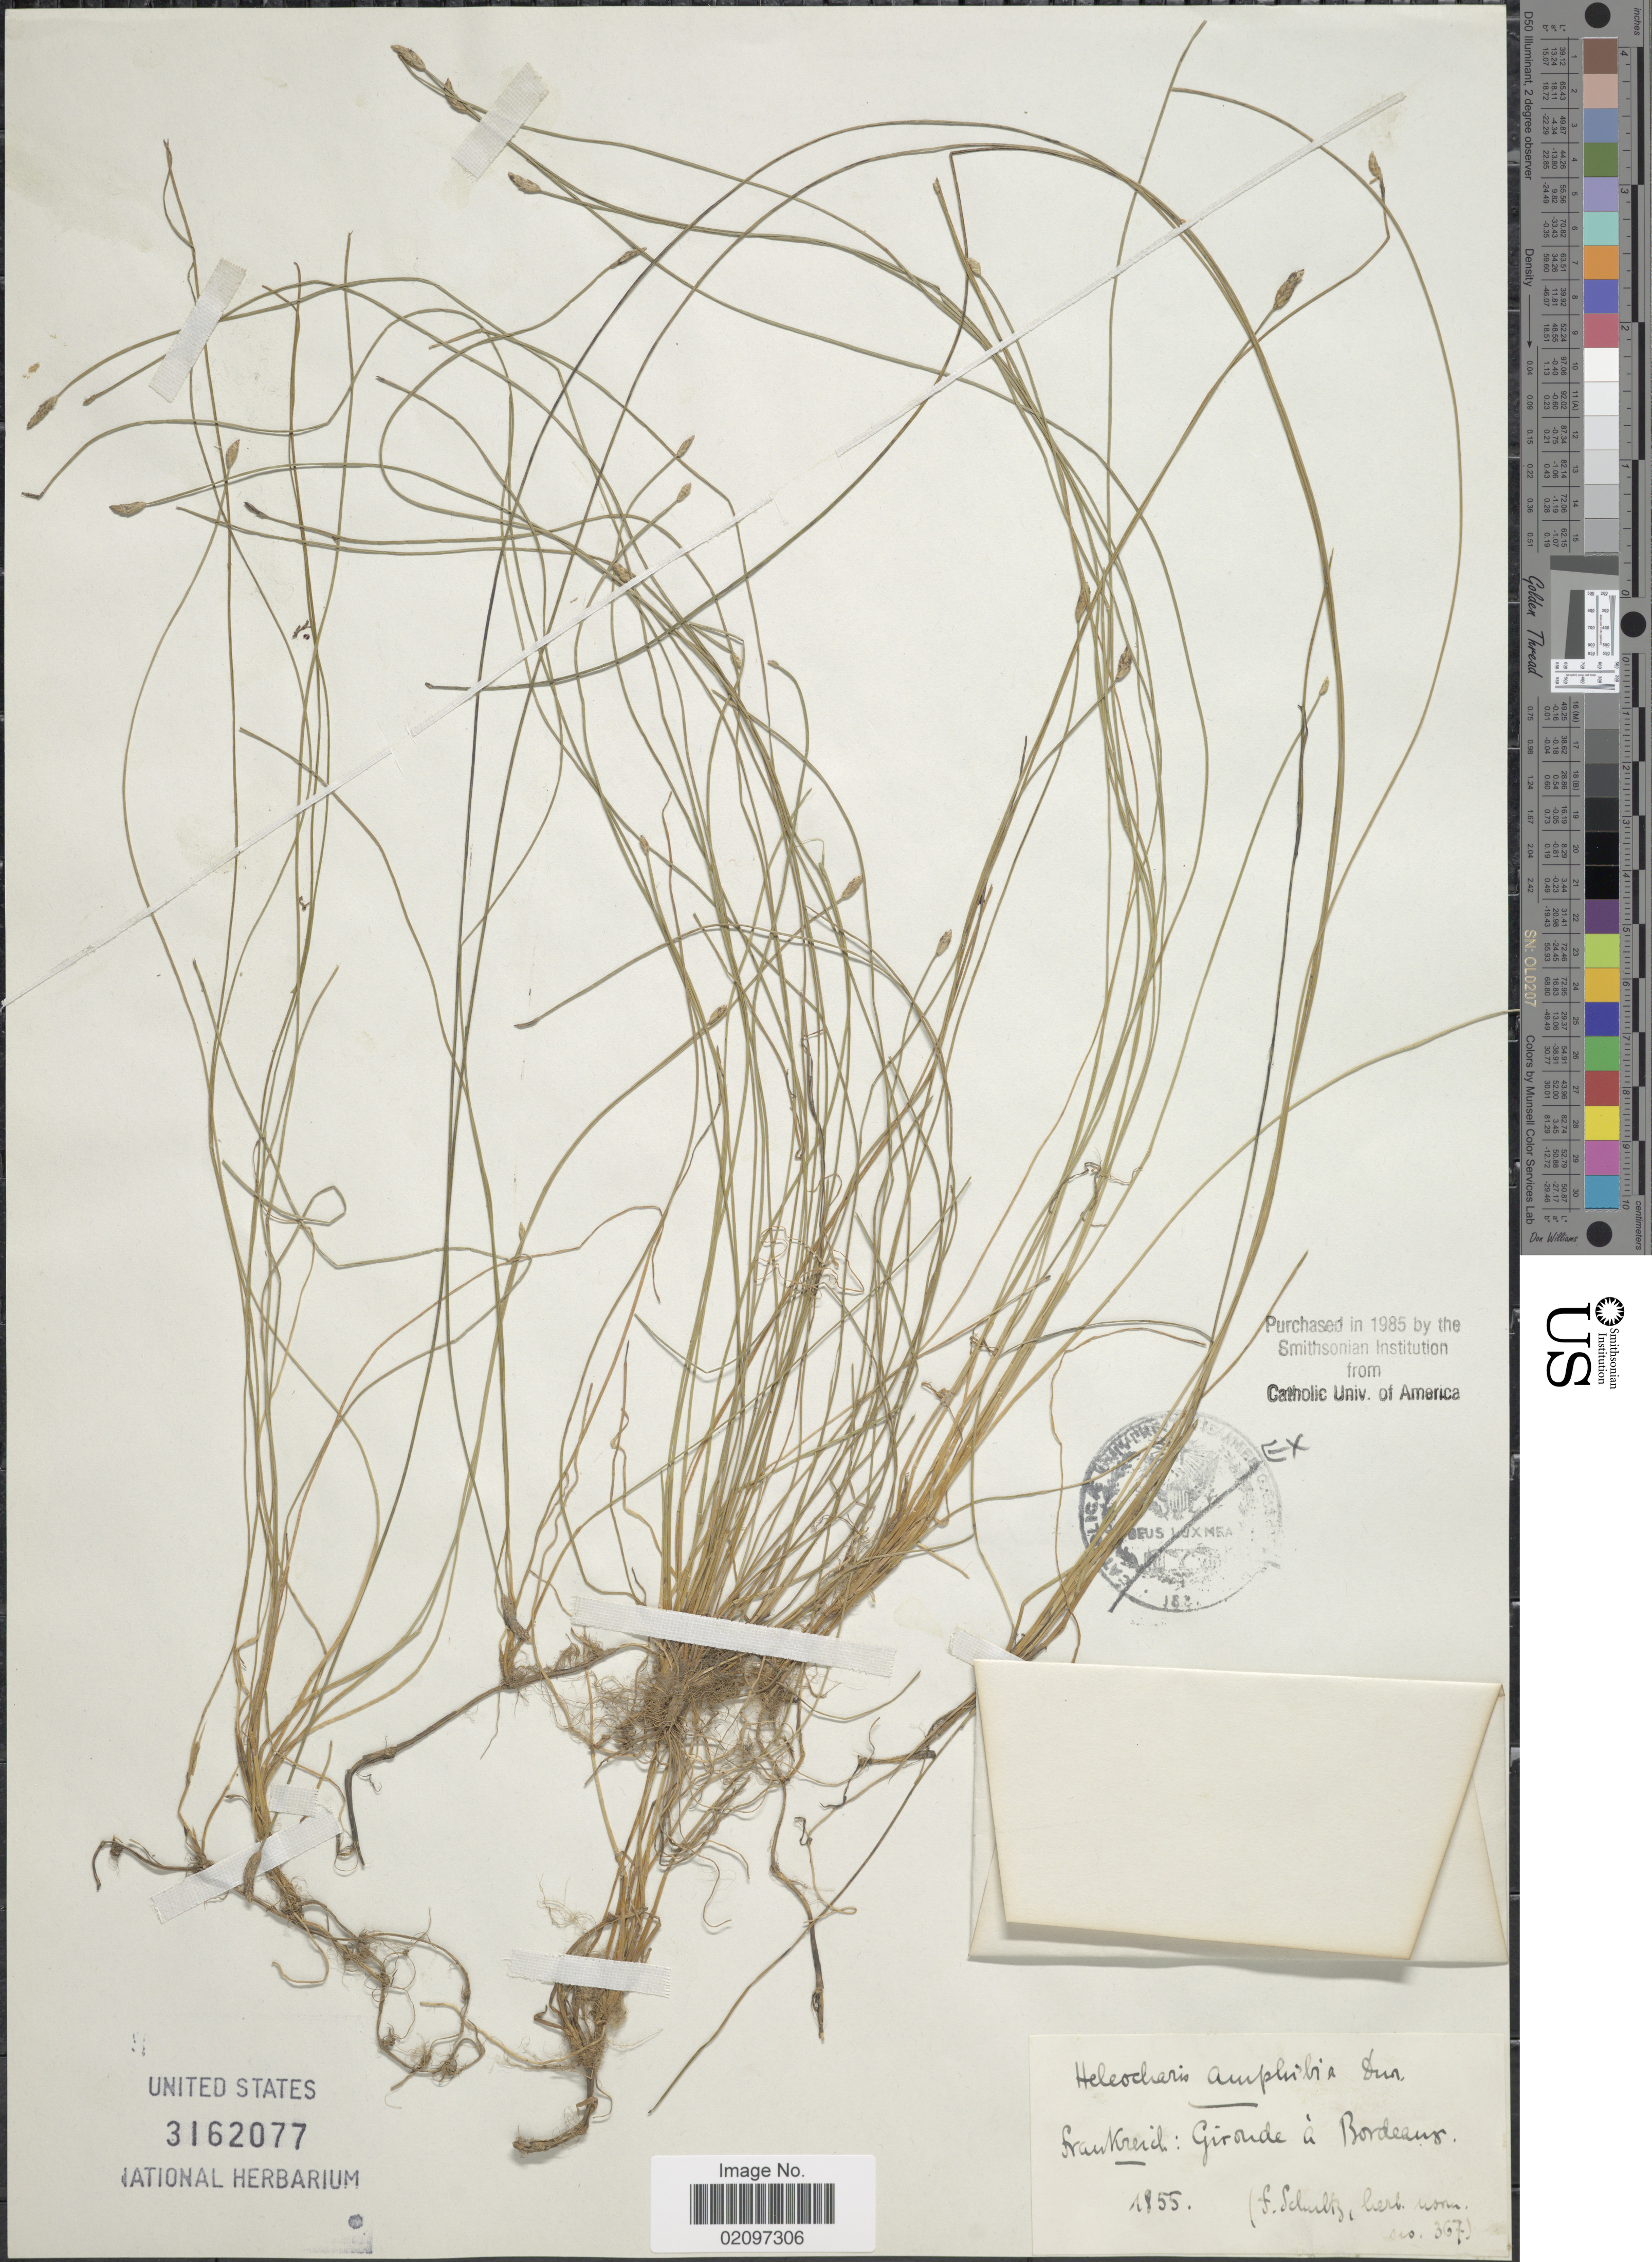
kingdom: Plantae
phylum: Tracheophyta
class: Liliopsida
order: Poales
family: Cyperaceae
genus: Eleocharis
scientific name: Eleocharis bonariensis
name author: Nees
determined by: Strong, Mark T., (BOT), Smithsonian Institution - National Museum of Natural History (UNITED STATES)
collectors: F. Schultz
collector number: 367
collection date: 1855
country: France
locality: Fran Kreich: Gironde a Bordeaux.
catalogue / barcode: US 3162077